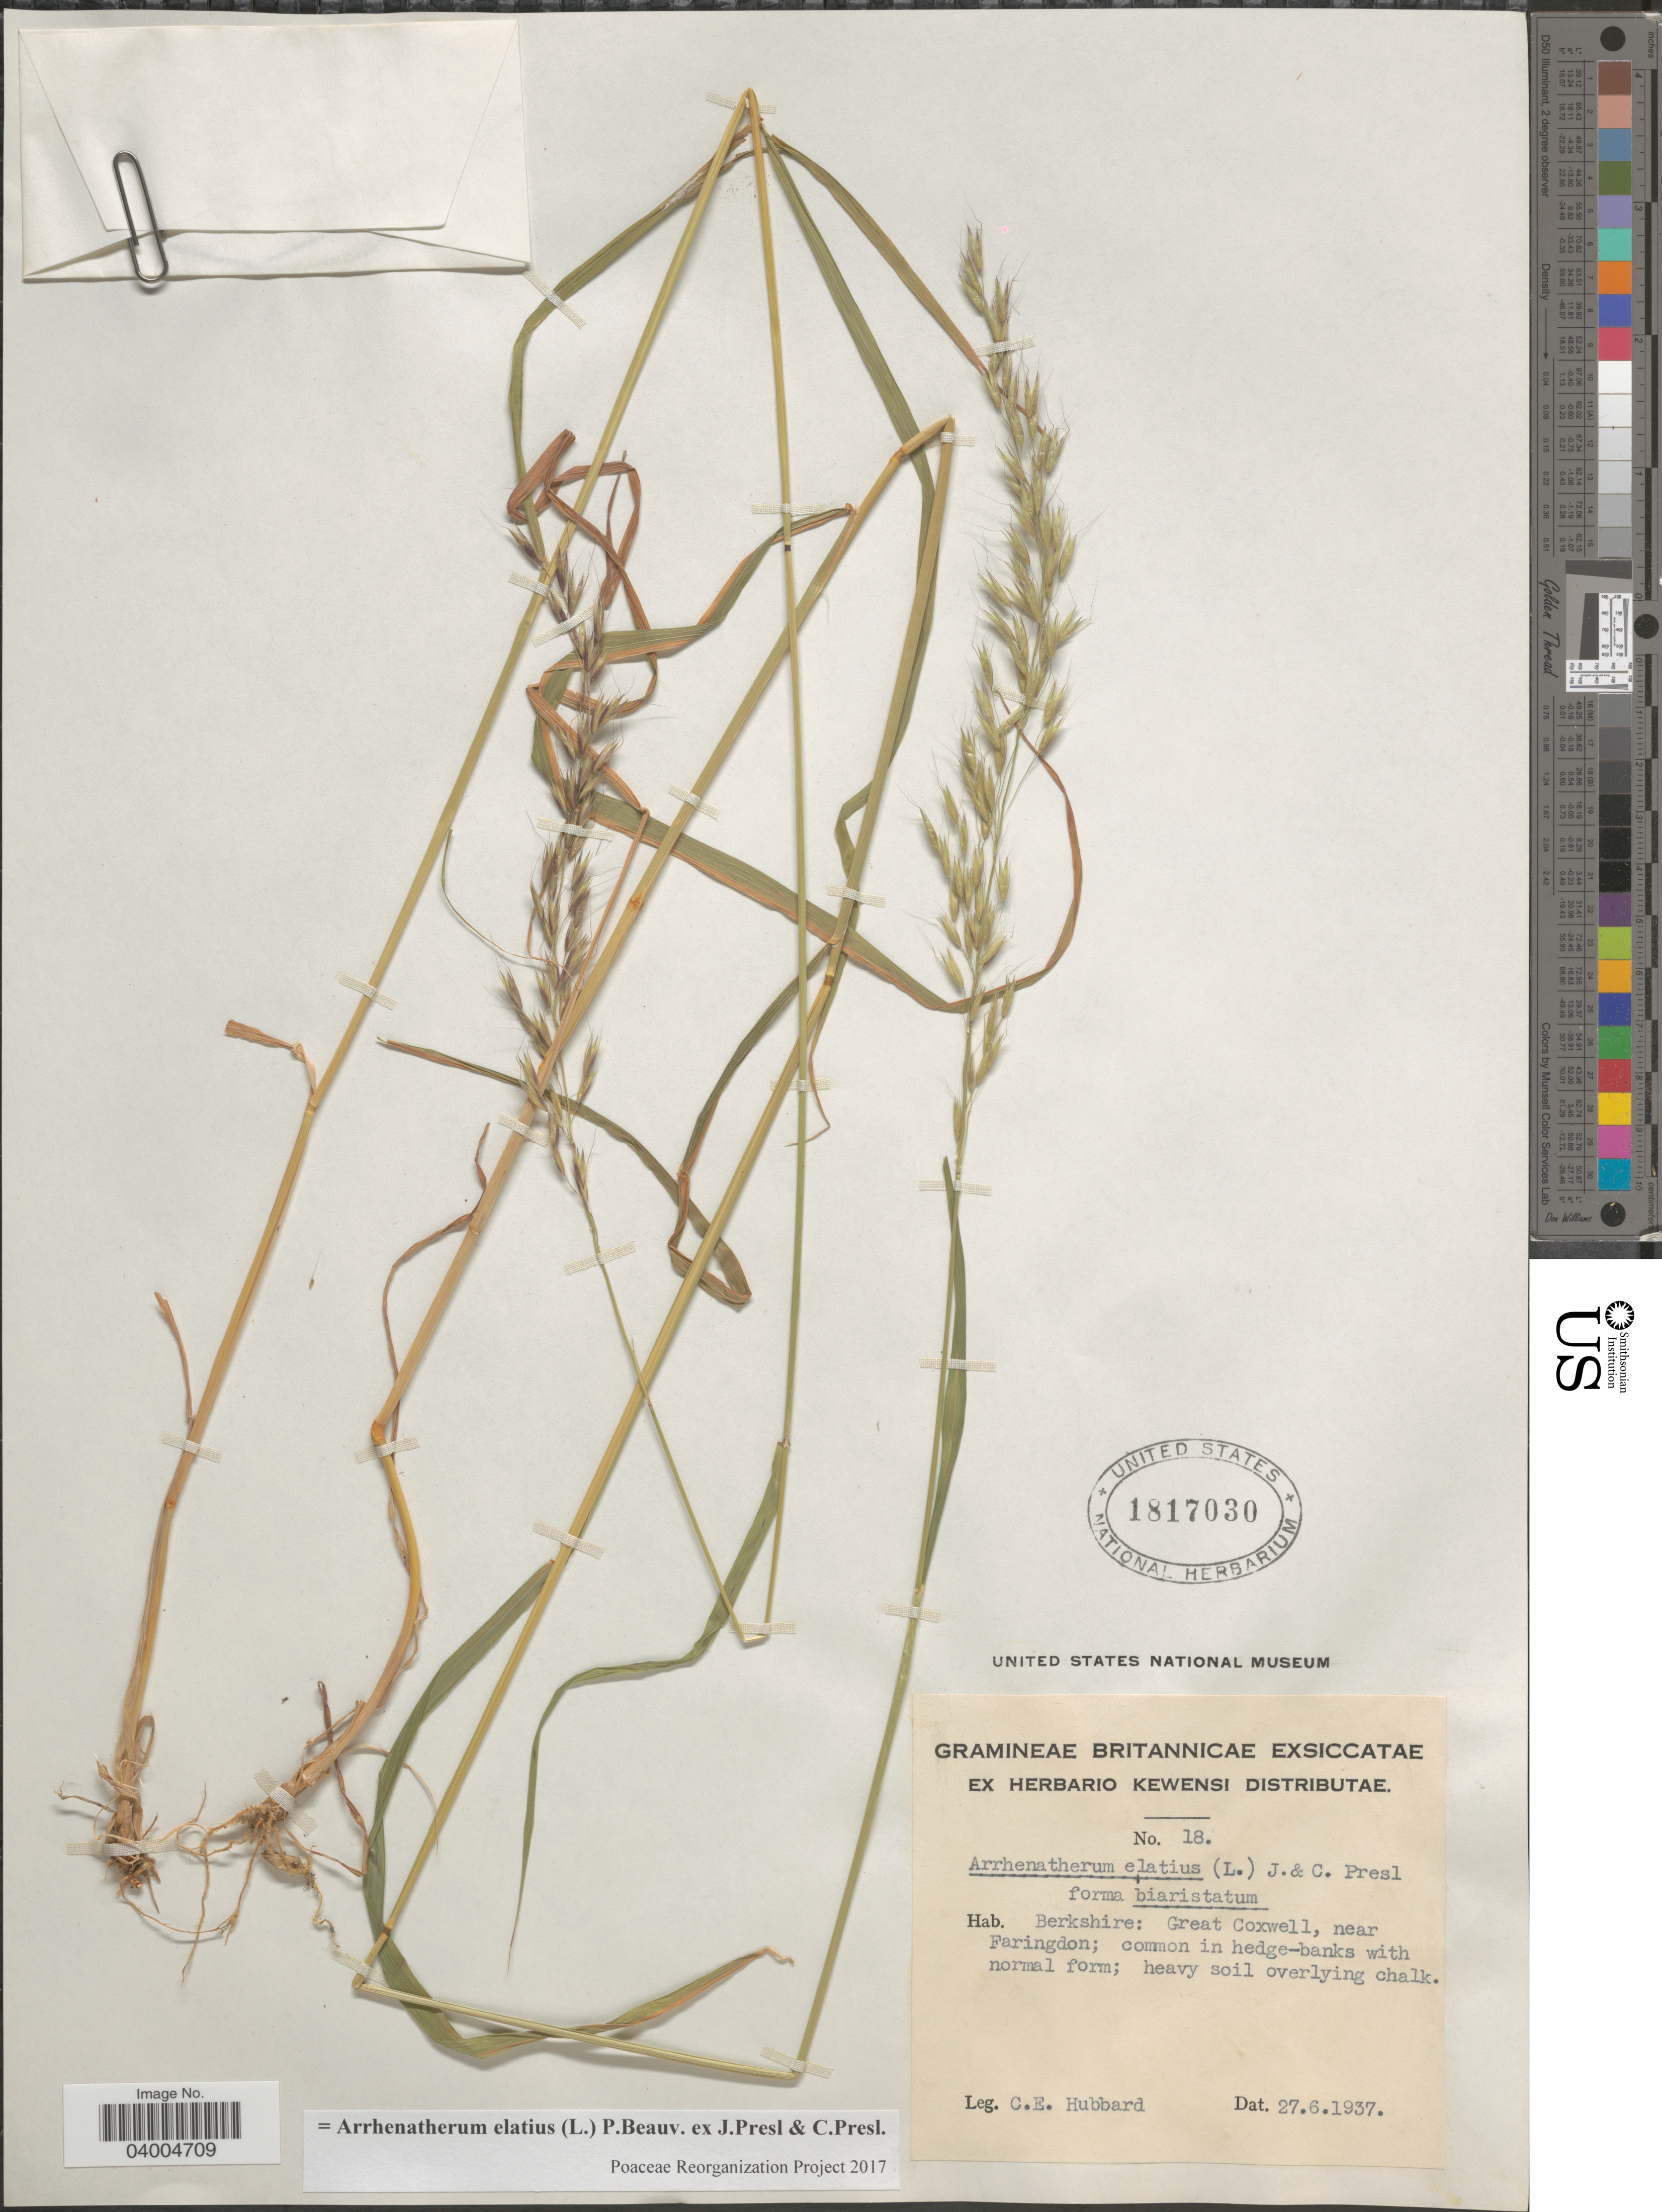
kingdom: Plantae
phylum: Tracheophyta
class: Liliopsida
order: Poales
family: Poaceae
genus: Arrhenatherum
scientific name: Arrhenatherum elatius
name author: (L.) J. Presl & C. Presl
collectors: C. E. Hubbard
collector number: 18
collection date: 1937-06-27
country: United Kingdom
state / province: England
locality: Berkshire: Great Coxwell, near Faringdon.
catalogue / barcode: US 1817030